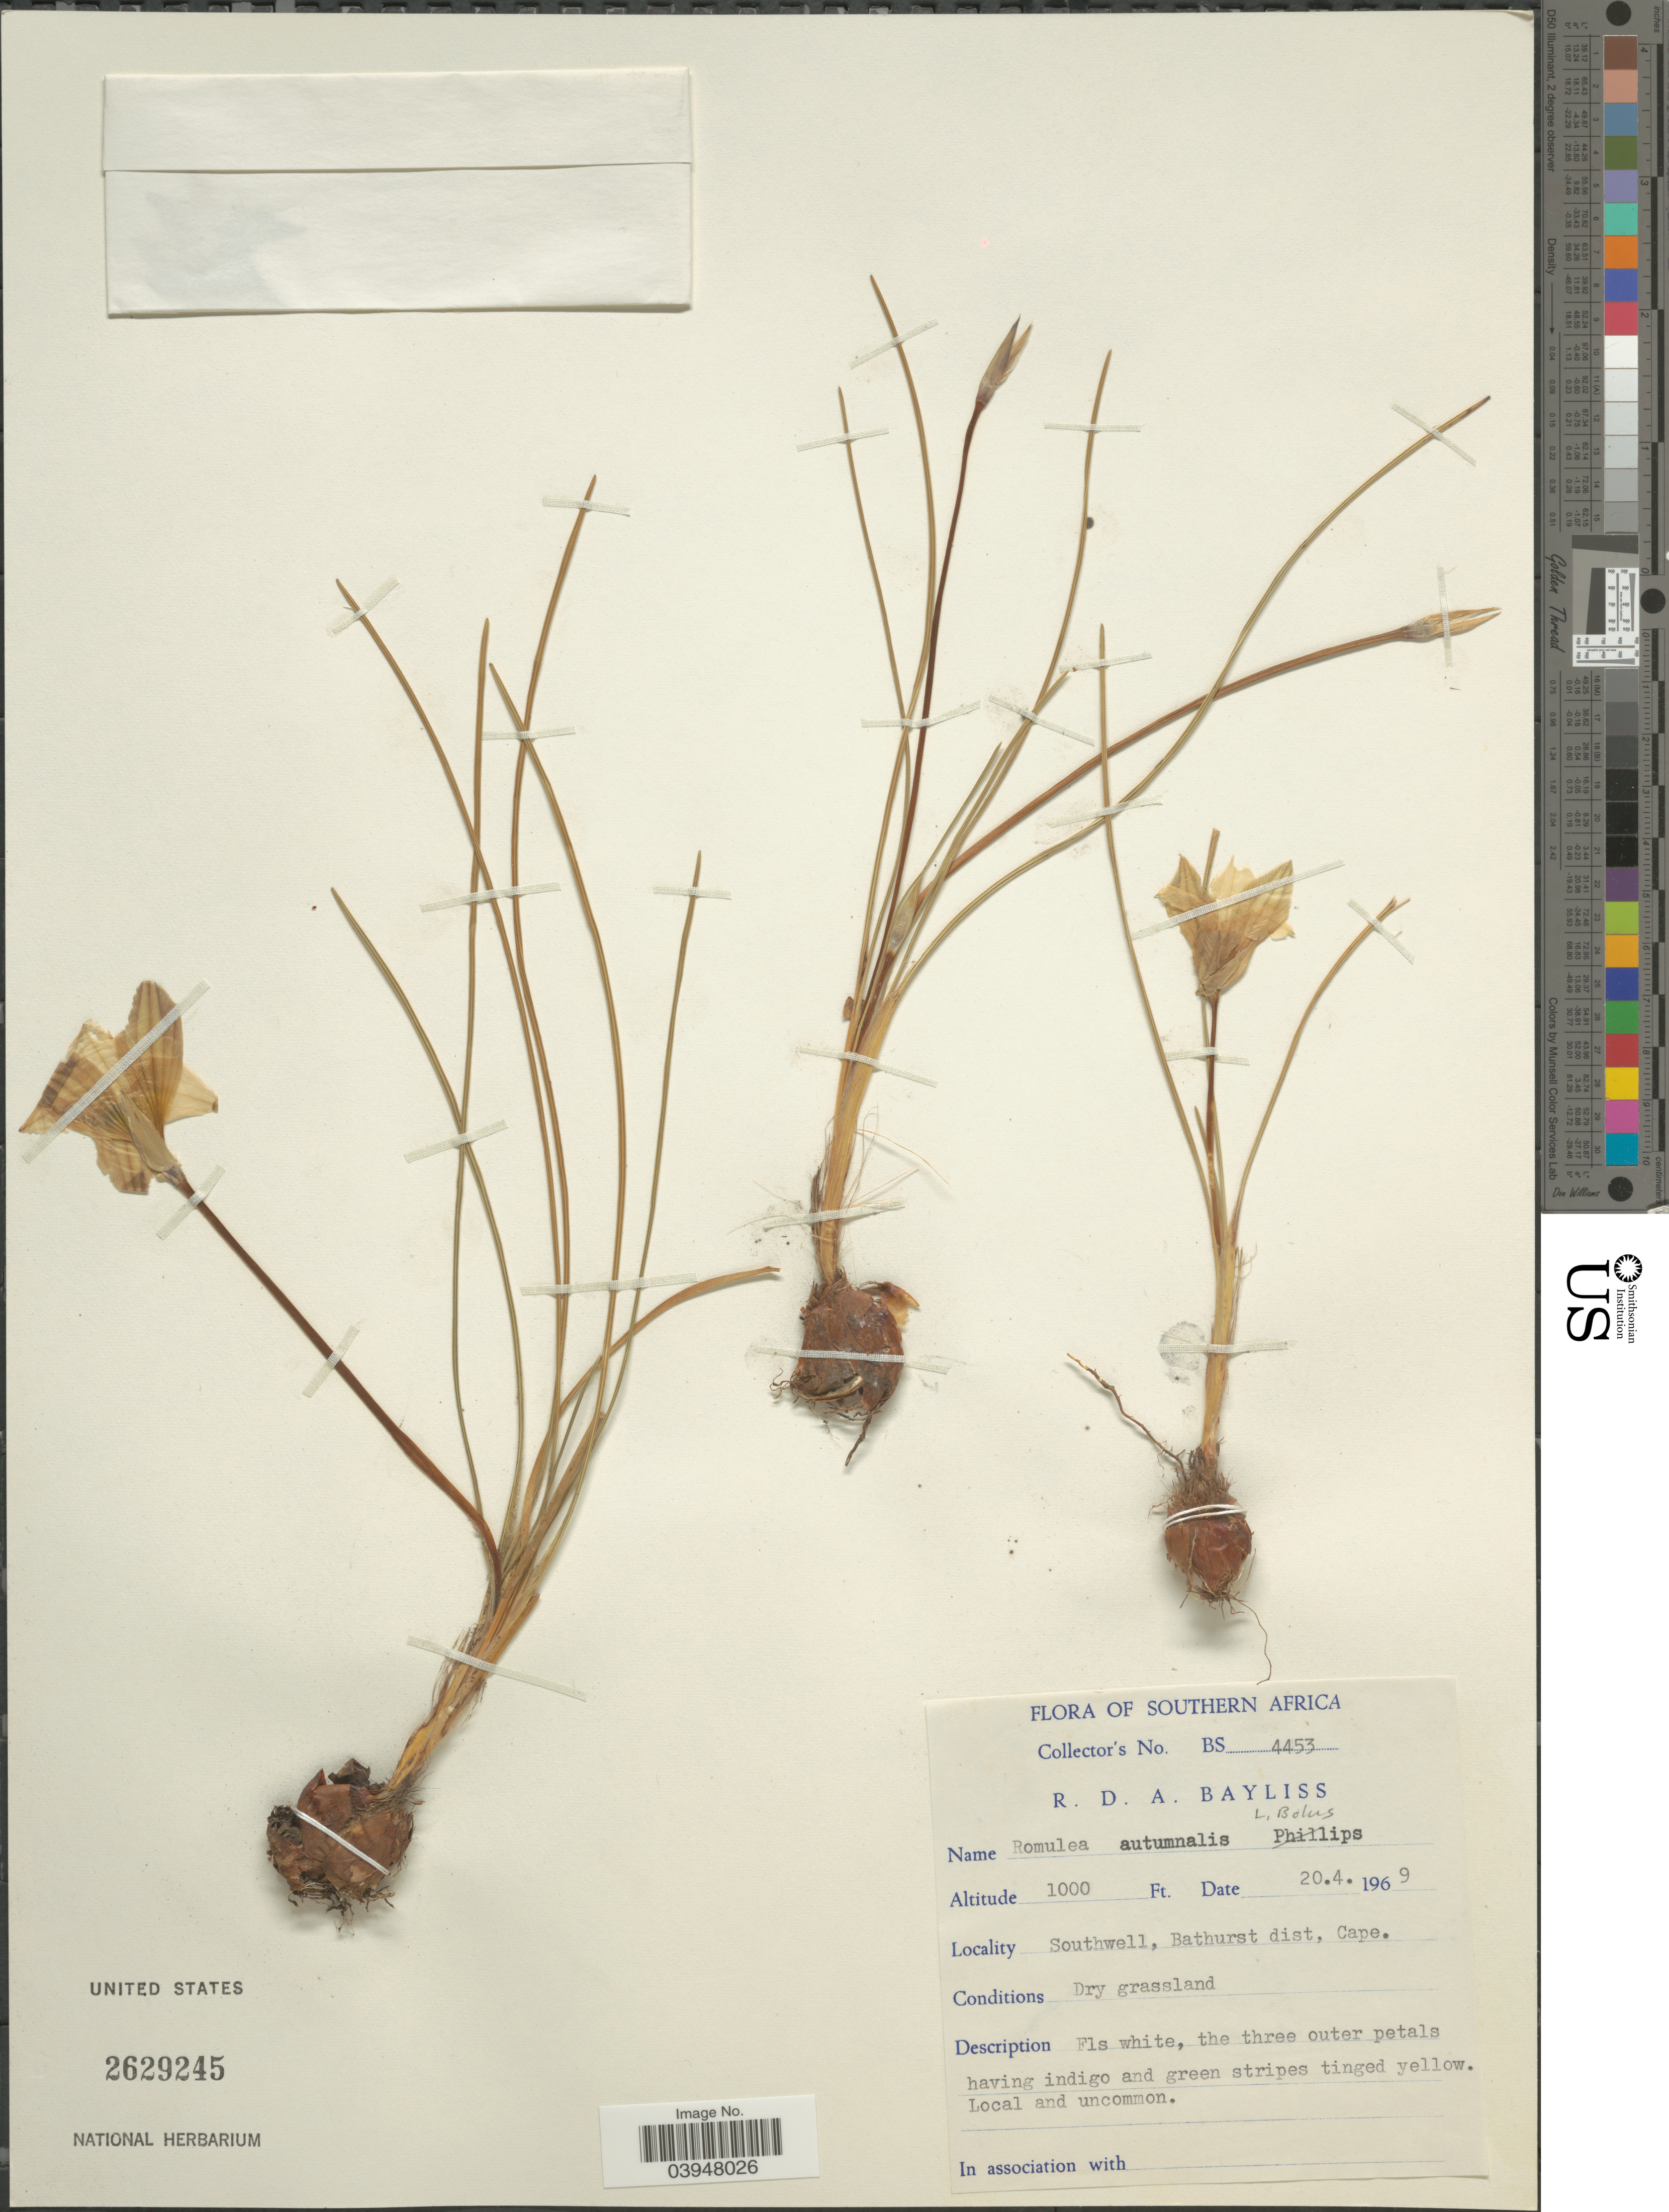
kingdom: Plantae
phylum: Tracheophyta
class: Liliopsida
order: Asparagales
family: Iridaceae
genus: Romulea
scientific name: Romulea autumnalis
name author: L. Bolus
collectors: R. Bayliss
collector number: BS4453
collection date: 1969-04-20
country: South Africa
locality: Southern Africa. Southwell, Bathurst dist, Cape.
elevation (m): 305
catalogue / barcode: US 2629245